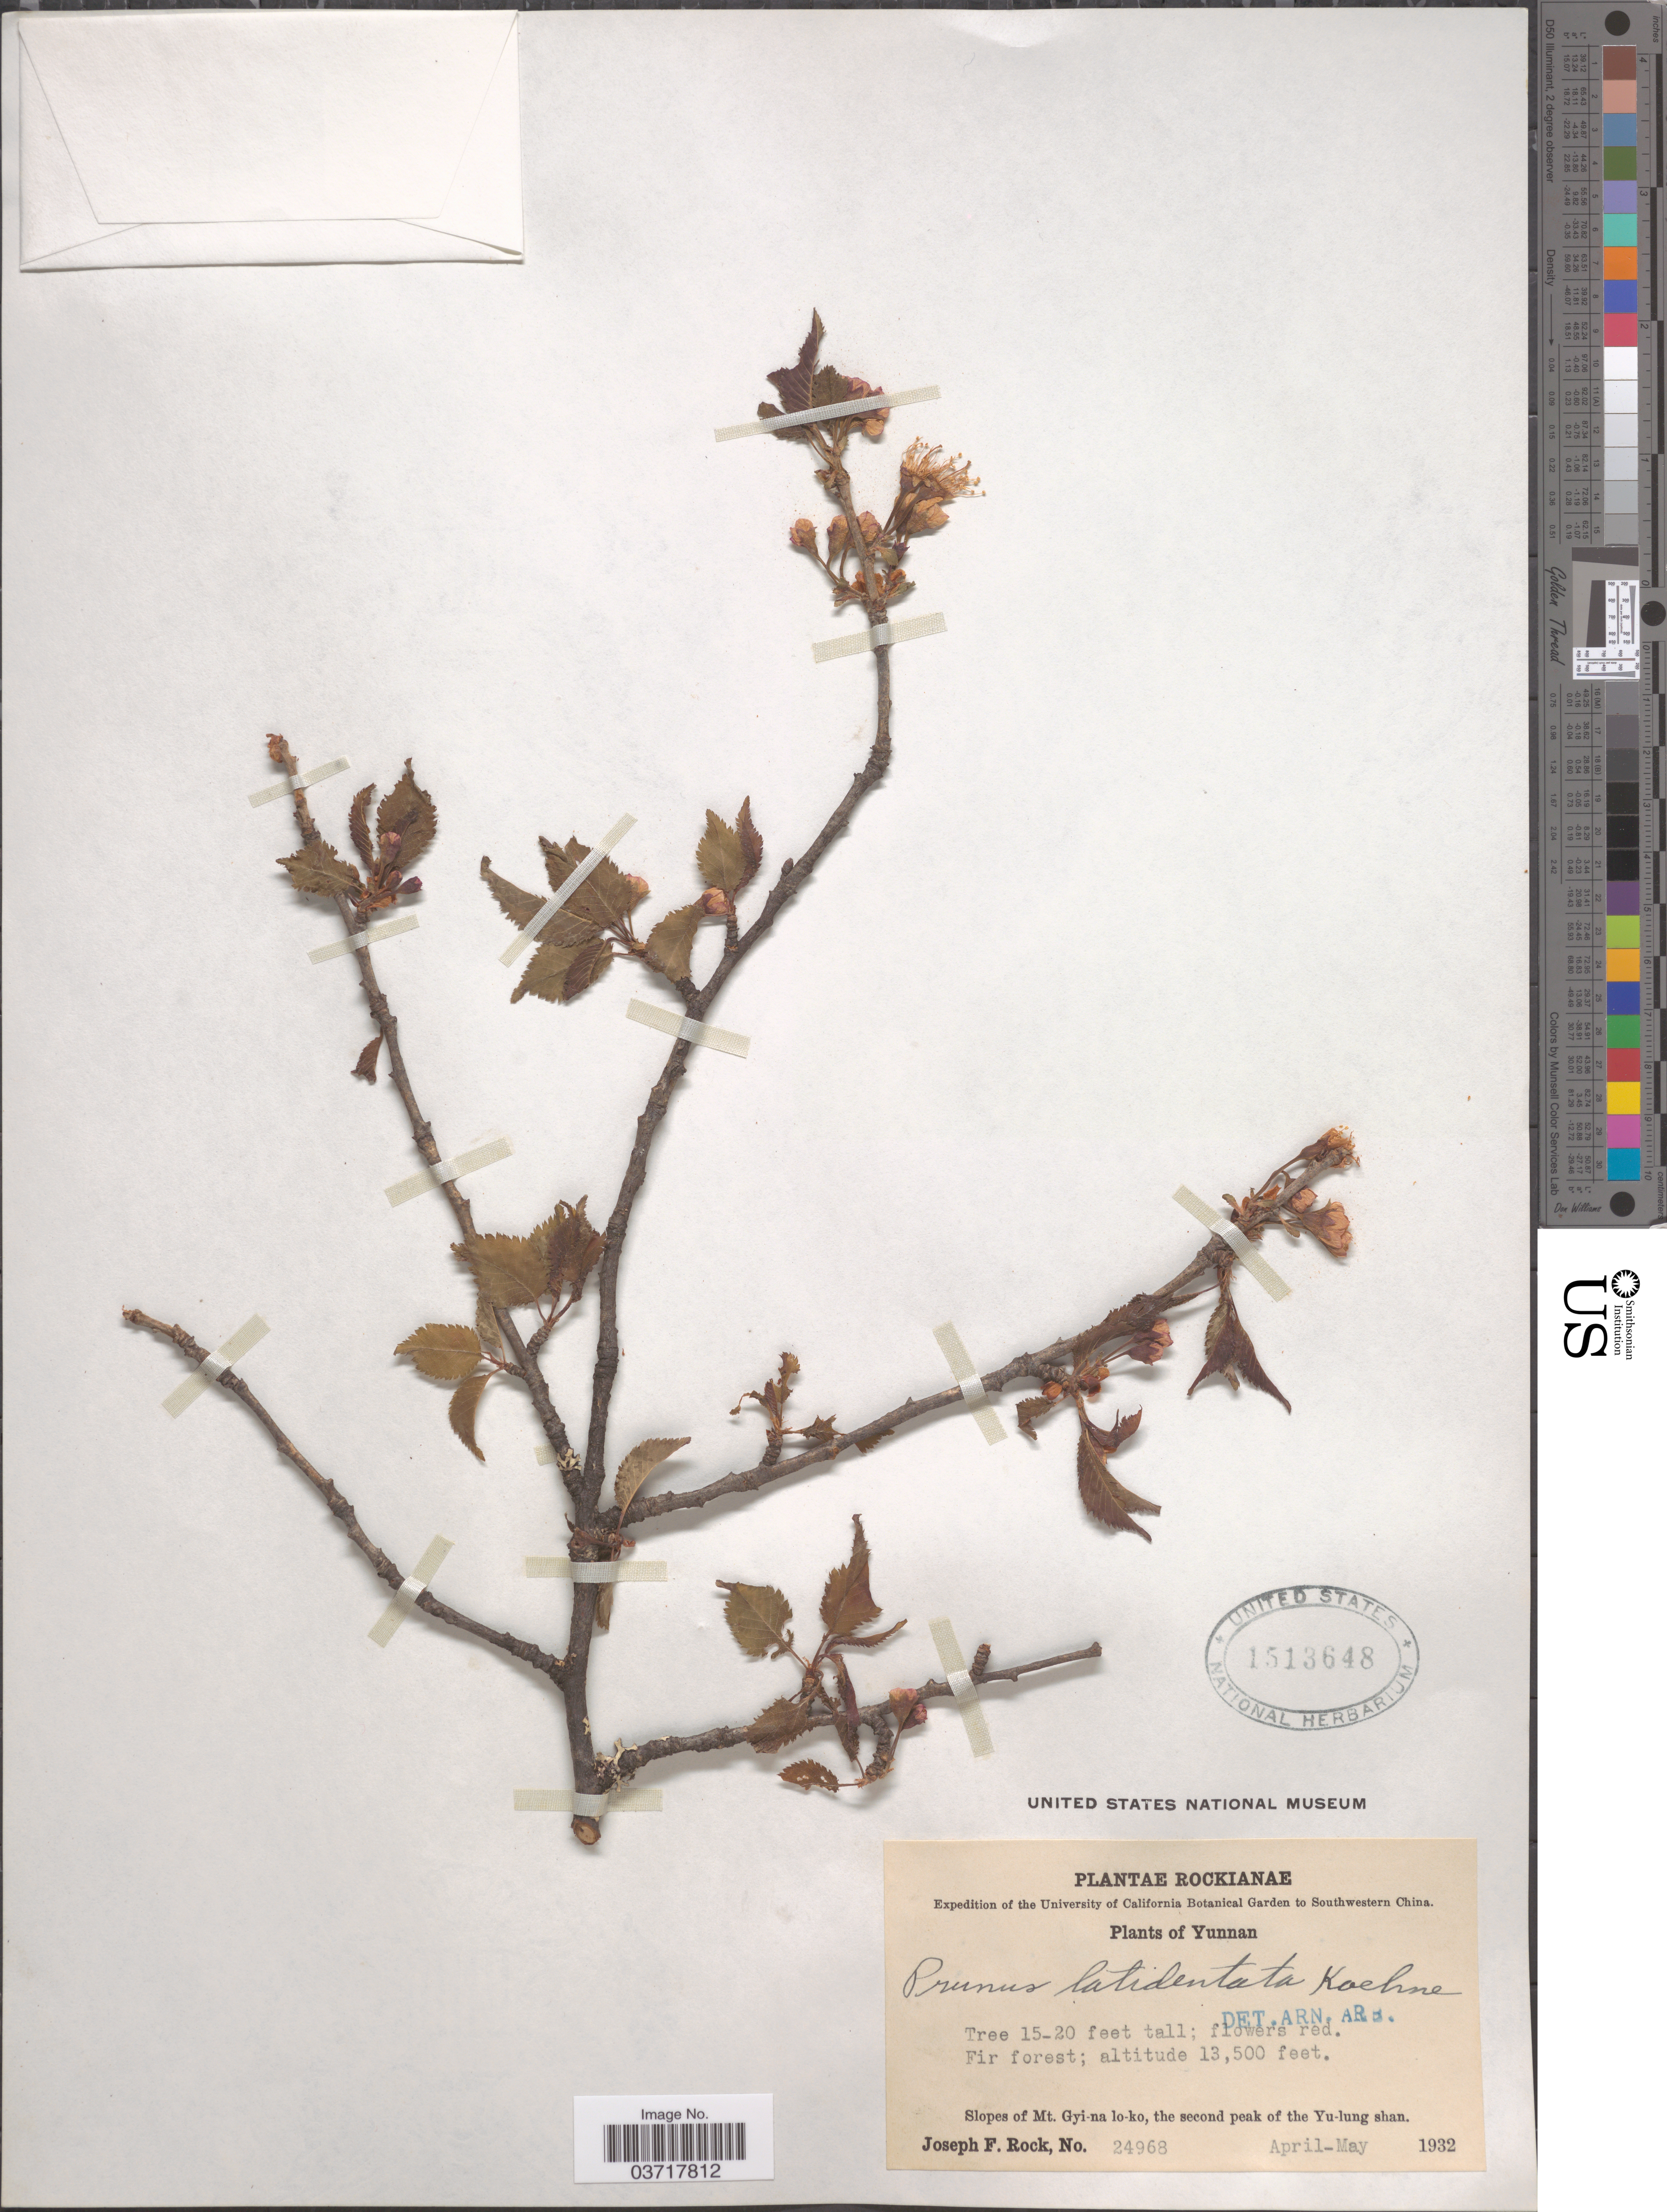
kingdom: Plantae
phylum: Tracheophyta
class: Magnoliopsida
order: Rosales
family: Rosaceae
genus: Prunus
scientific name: Prunus latidentata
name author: Koehne in Sarg.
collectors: J. F. Rock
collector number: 24968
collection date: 1932-04/1932-05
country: China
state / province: Yunnan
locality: Southwestern China. Slopes of Mt. Gyi-na lo-ko, the second peak of the Yu-lung shan.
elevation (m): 4115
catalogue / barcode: US 1513648